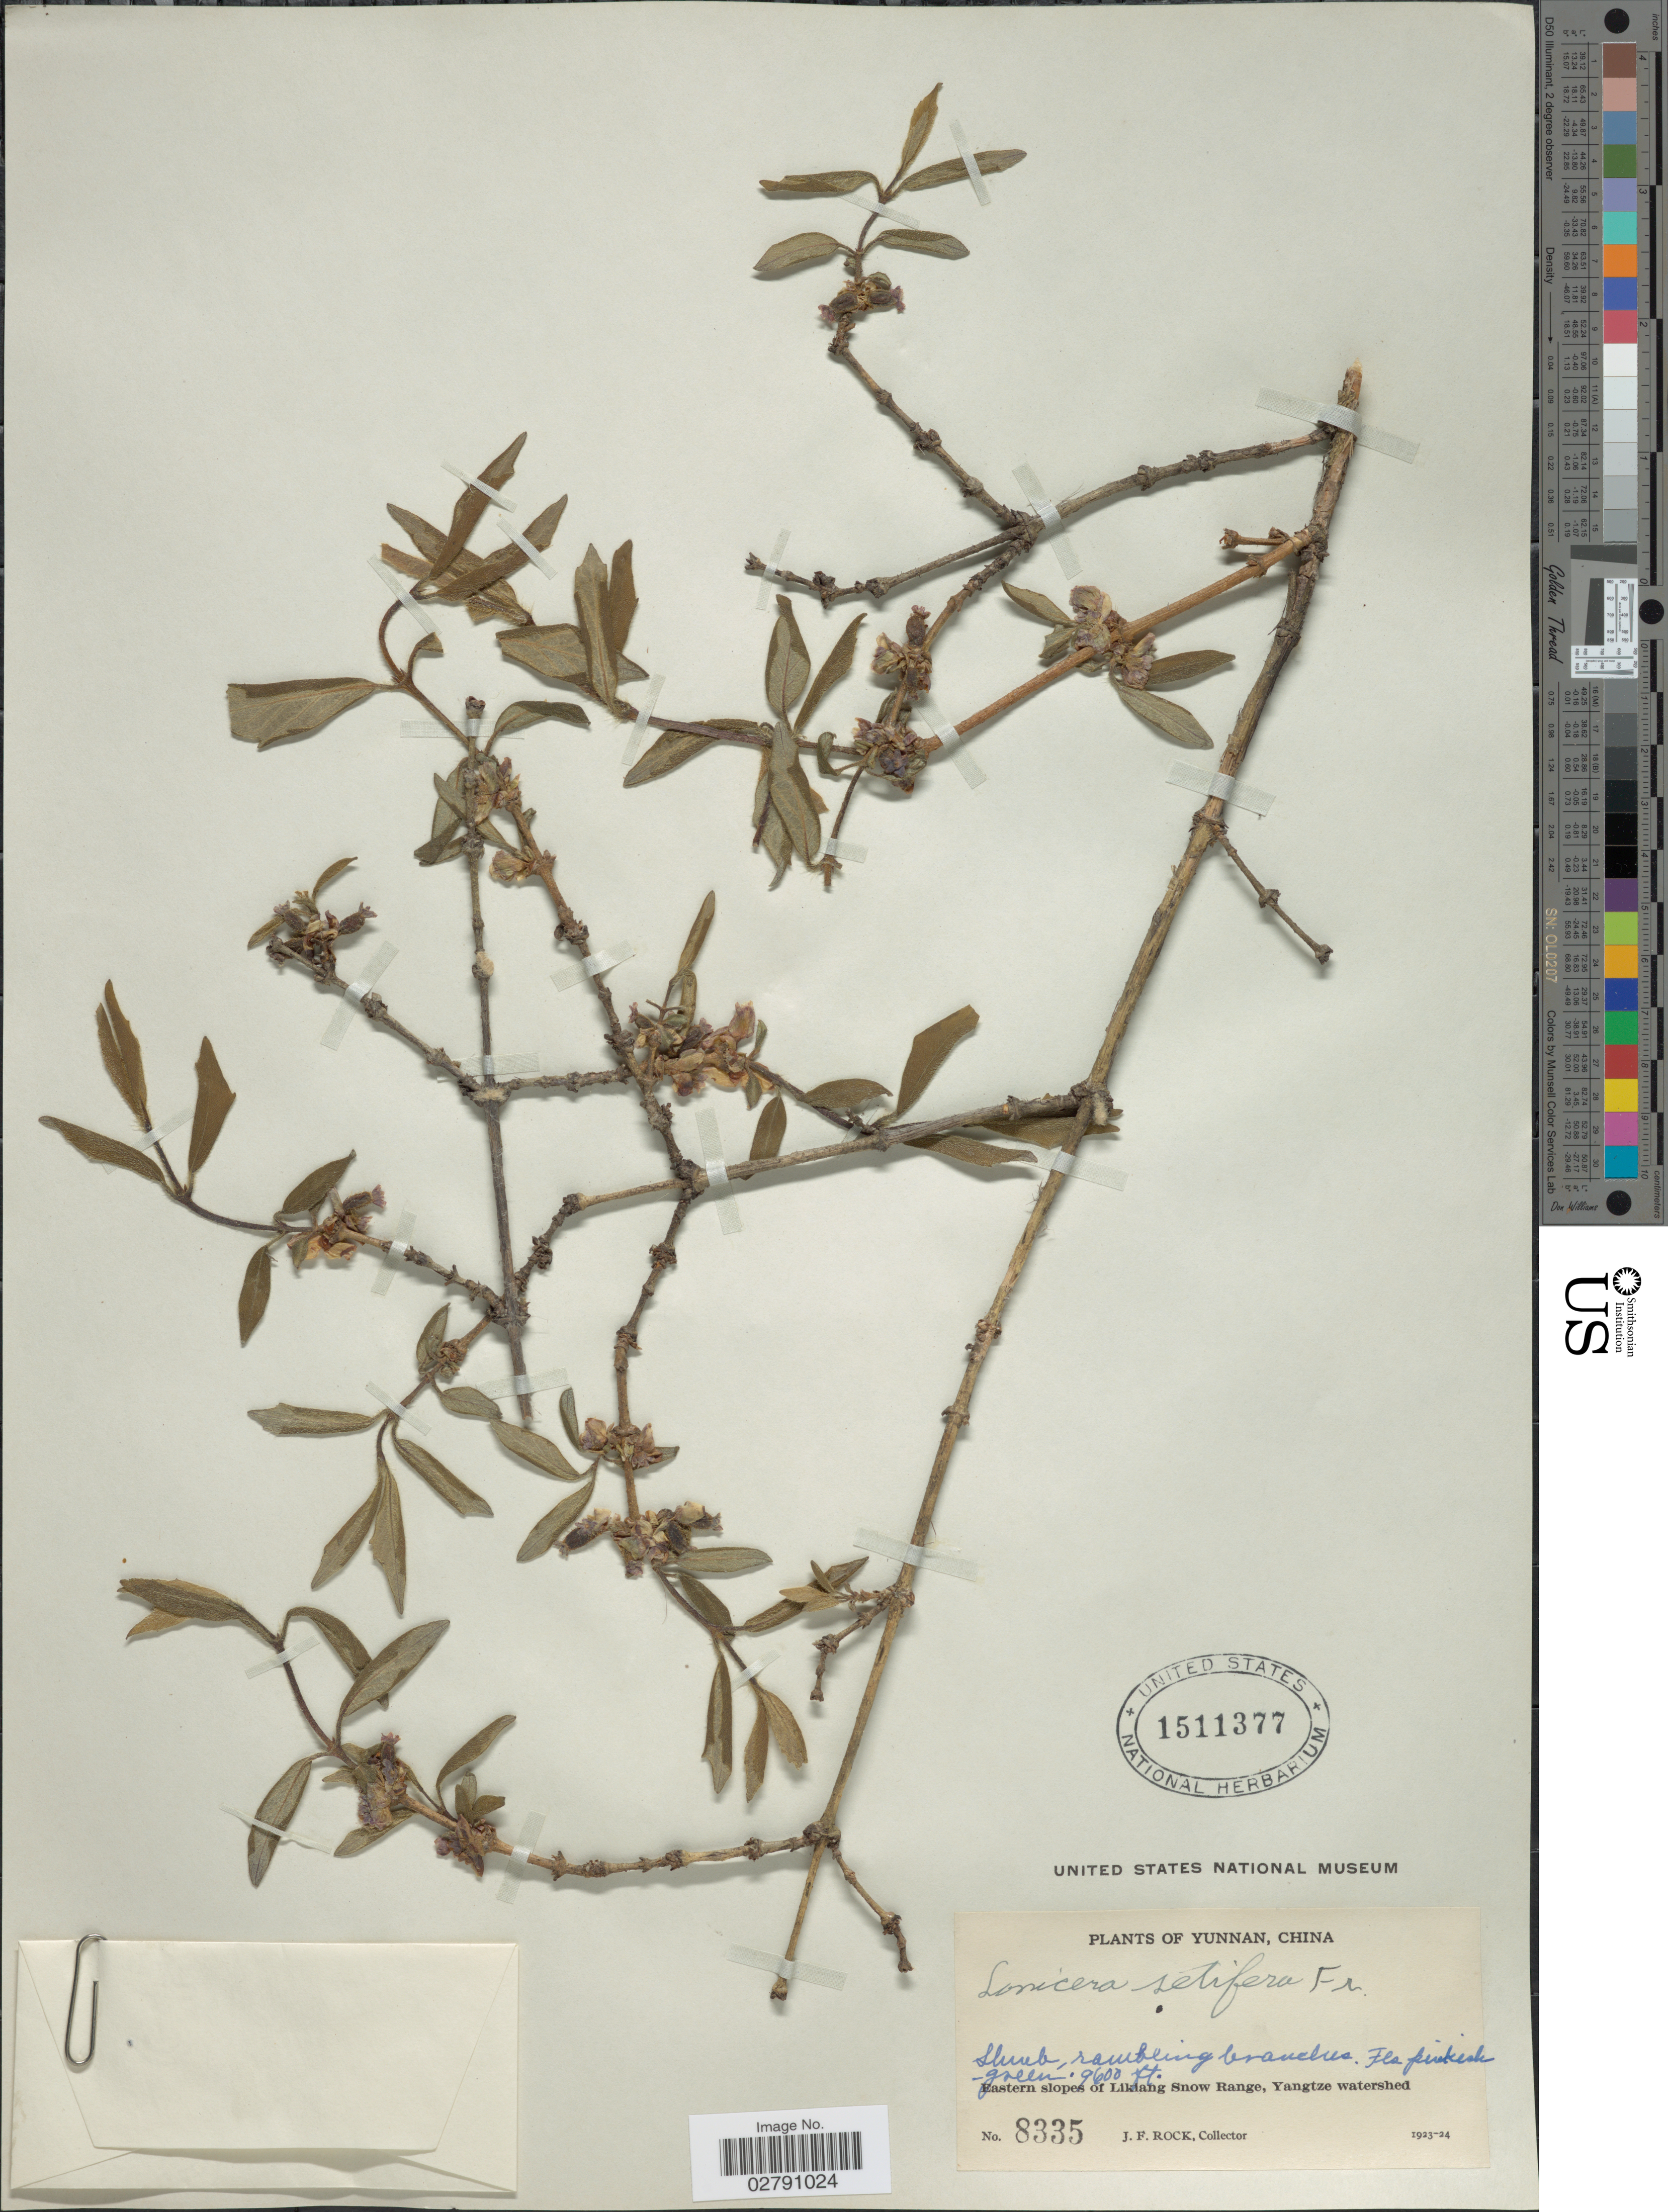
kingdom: Plantae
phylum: Tracheophyta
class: Magnoliopsida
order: Dipsacales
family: Caprifoliaceae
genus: Lonicera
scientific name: Lonicera setifera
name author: Franch.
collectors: J. Rock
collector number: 8335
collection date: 1923/1924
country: China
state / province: Yunnan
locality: Eastern slopes of Likiang Snow Range, Yangtze watershed.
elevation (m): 2926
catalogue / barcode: US 1511377